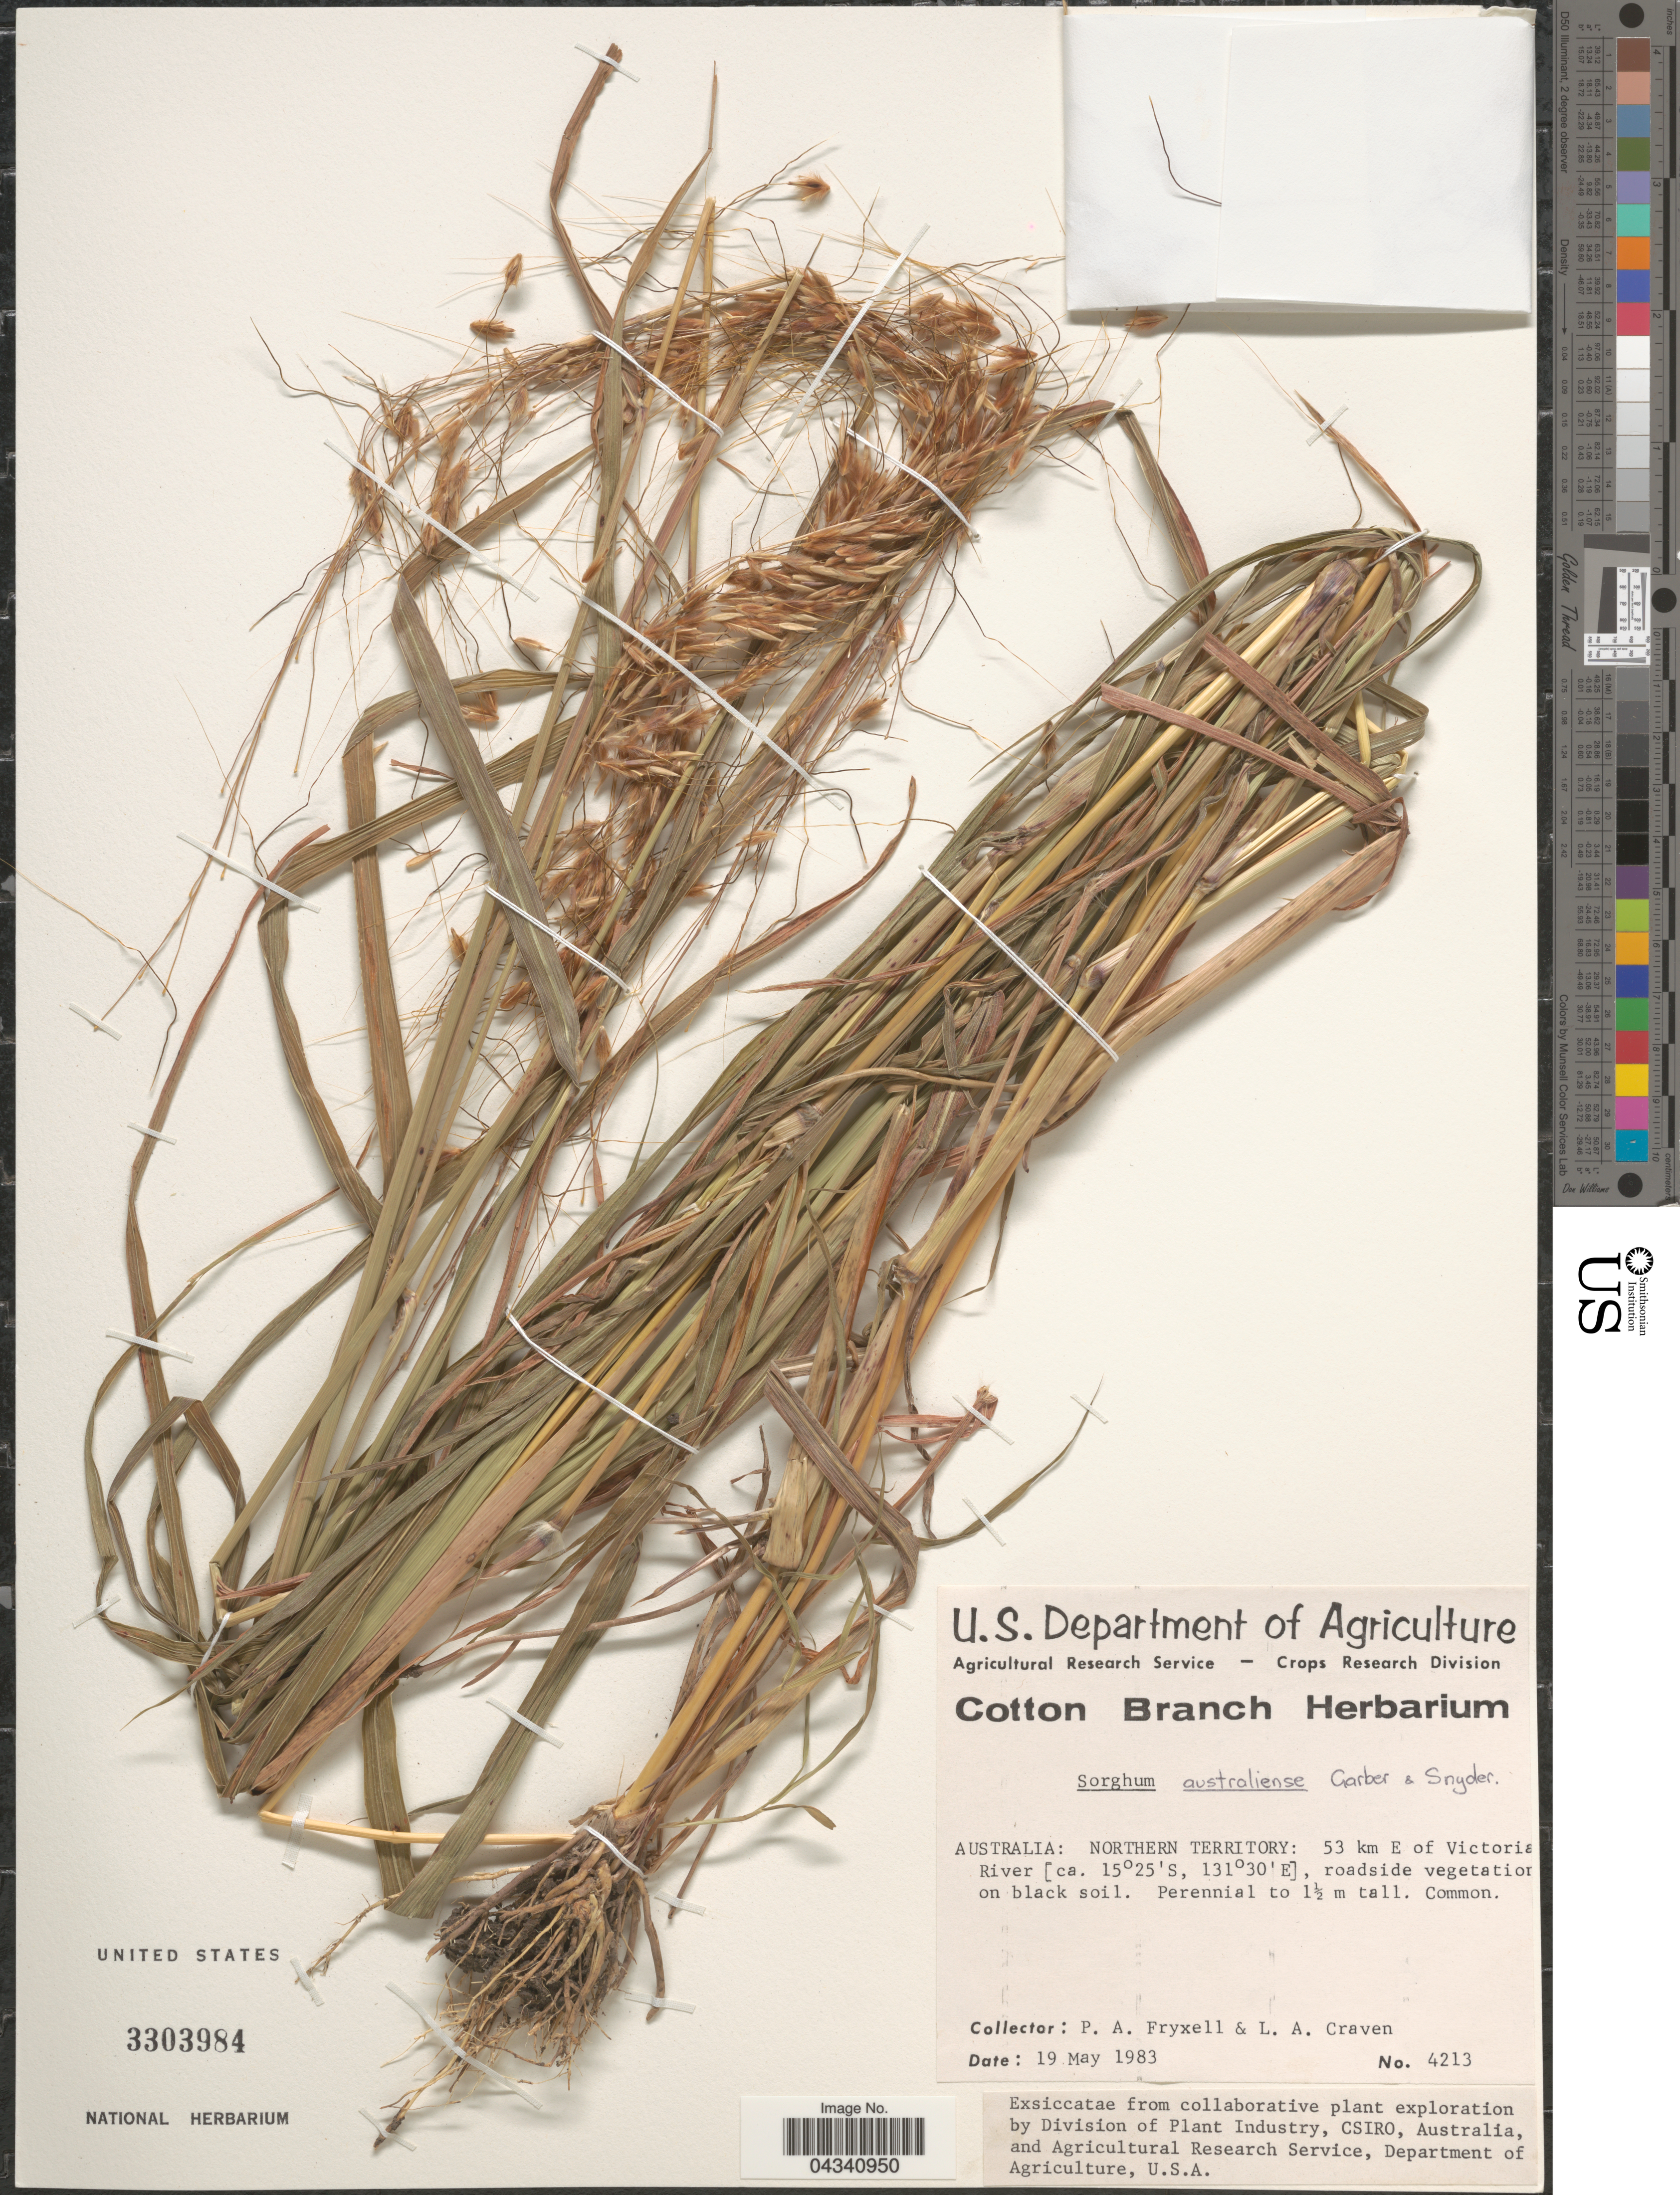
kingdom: Plantae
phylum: Tracheophyta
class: Liliopsida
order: Poales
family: Poaceae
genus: Sorghum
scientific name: Sorghum timorense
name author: (Kunth) Büse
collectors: P. A. Fryxell & L. A. Craven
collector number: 4213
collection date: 1983-05-19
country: Australia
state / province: Northern Territory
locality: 53 km E of Victoria River, roadside vegetation on black soil.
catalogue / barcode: US 3303984